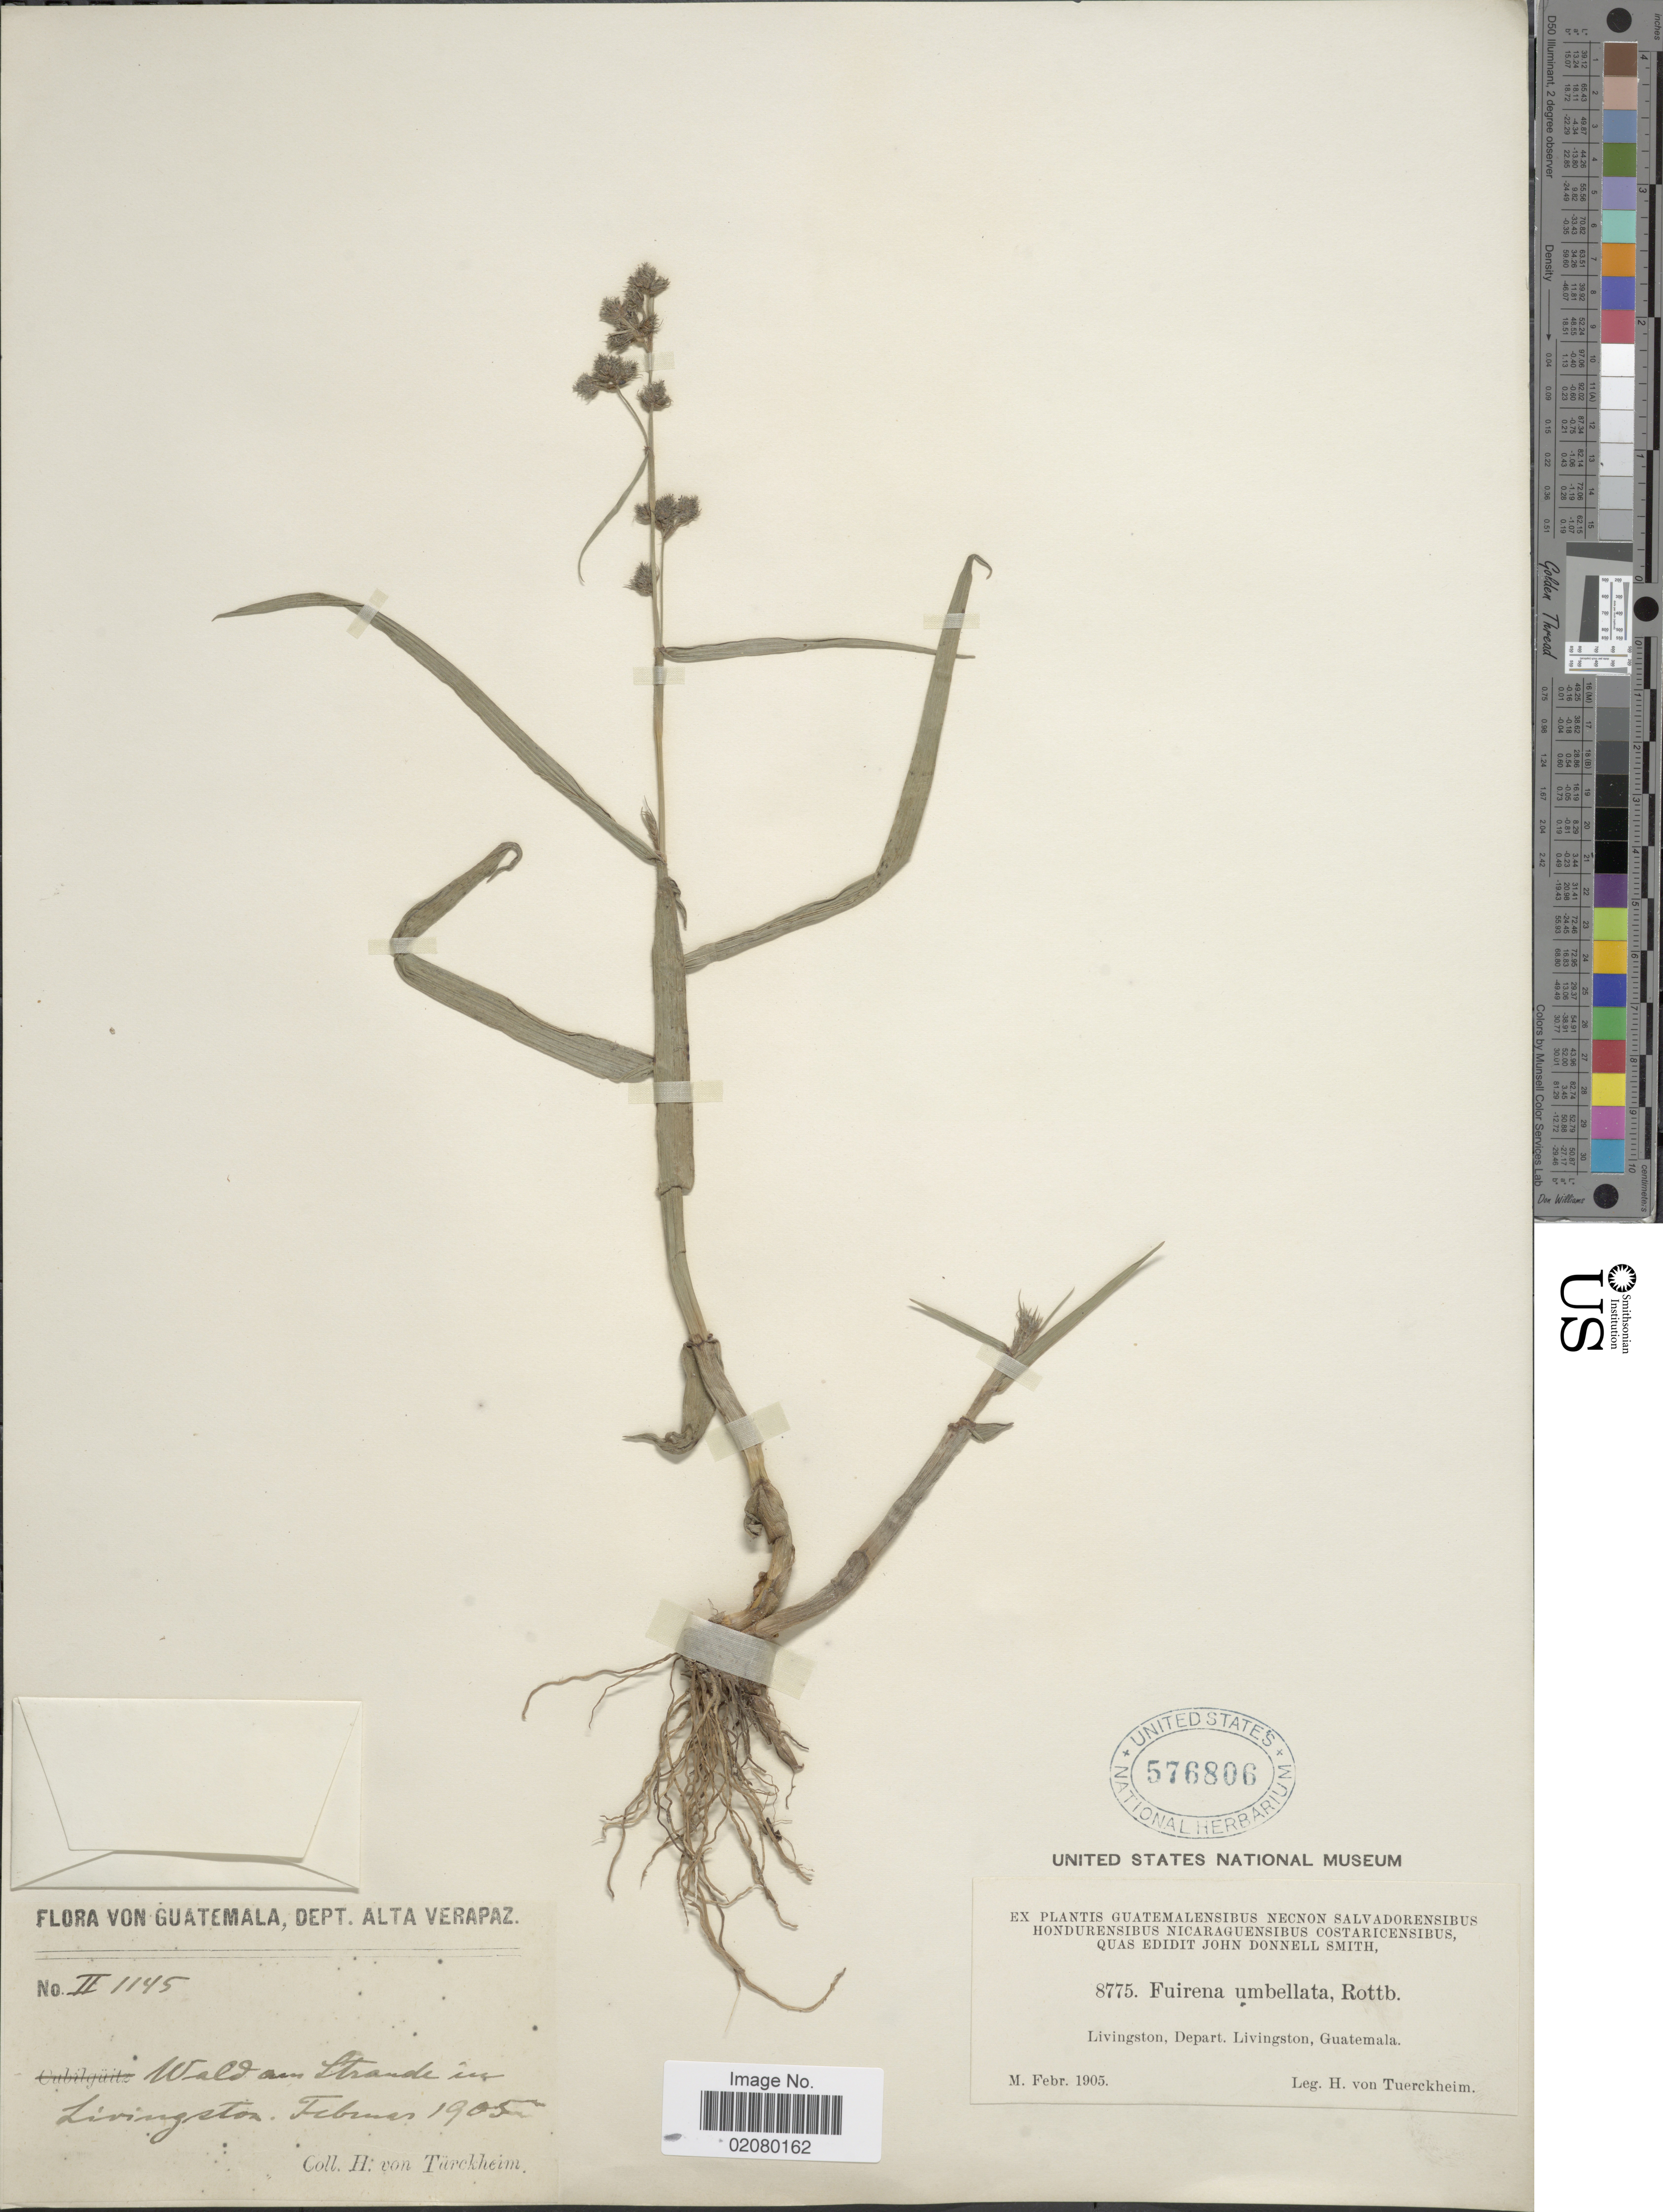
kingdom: Plantae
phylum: Tracheophyta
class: Liliopsida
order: Poales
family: Cyperaceae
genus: Fuirena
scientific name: Fuirena umbellata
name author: Rottb.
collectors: H. von Türckheim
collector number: II 1145/8775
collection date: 1905-02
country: Guatemala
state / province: Alta Verapaz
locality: Wald am Strande in Livingston. Livingston, Depart. Livingston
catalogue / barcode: US 576806